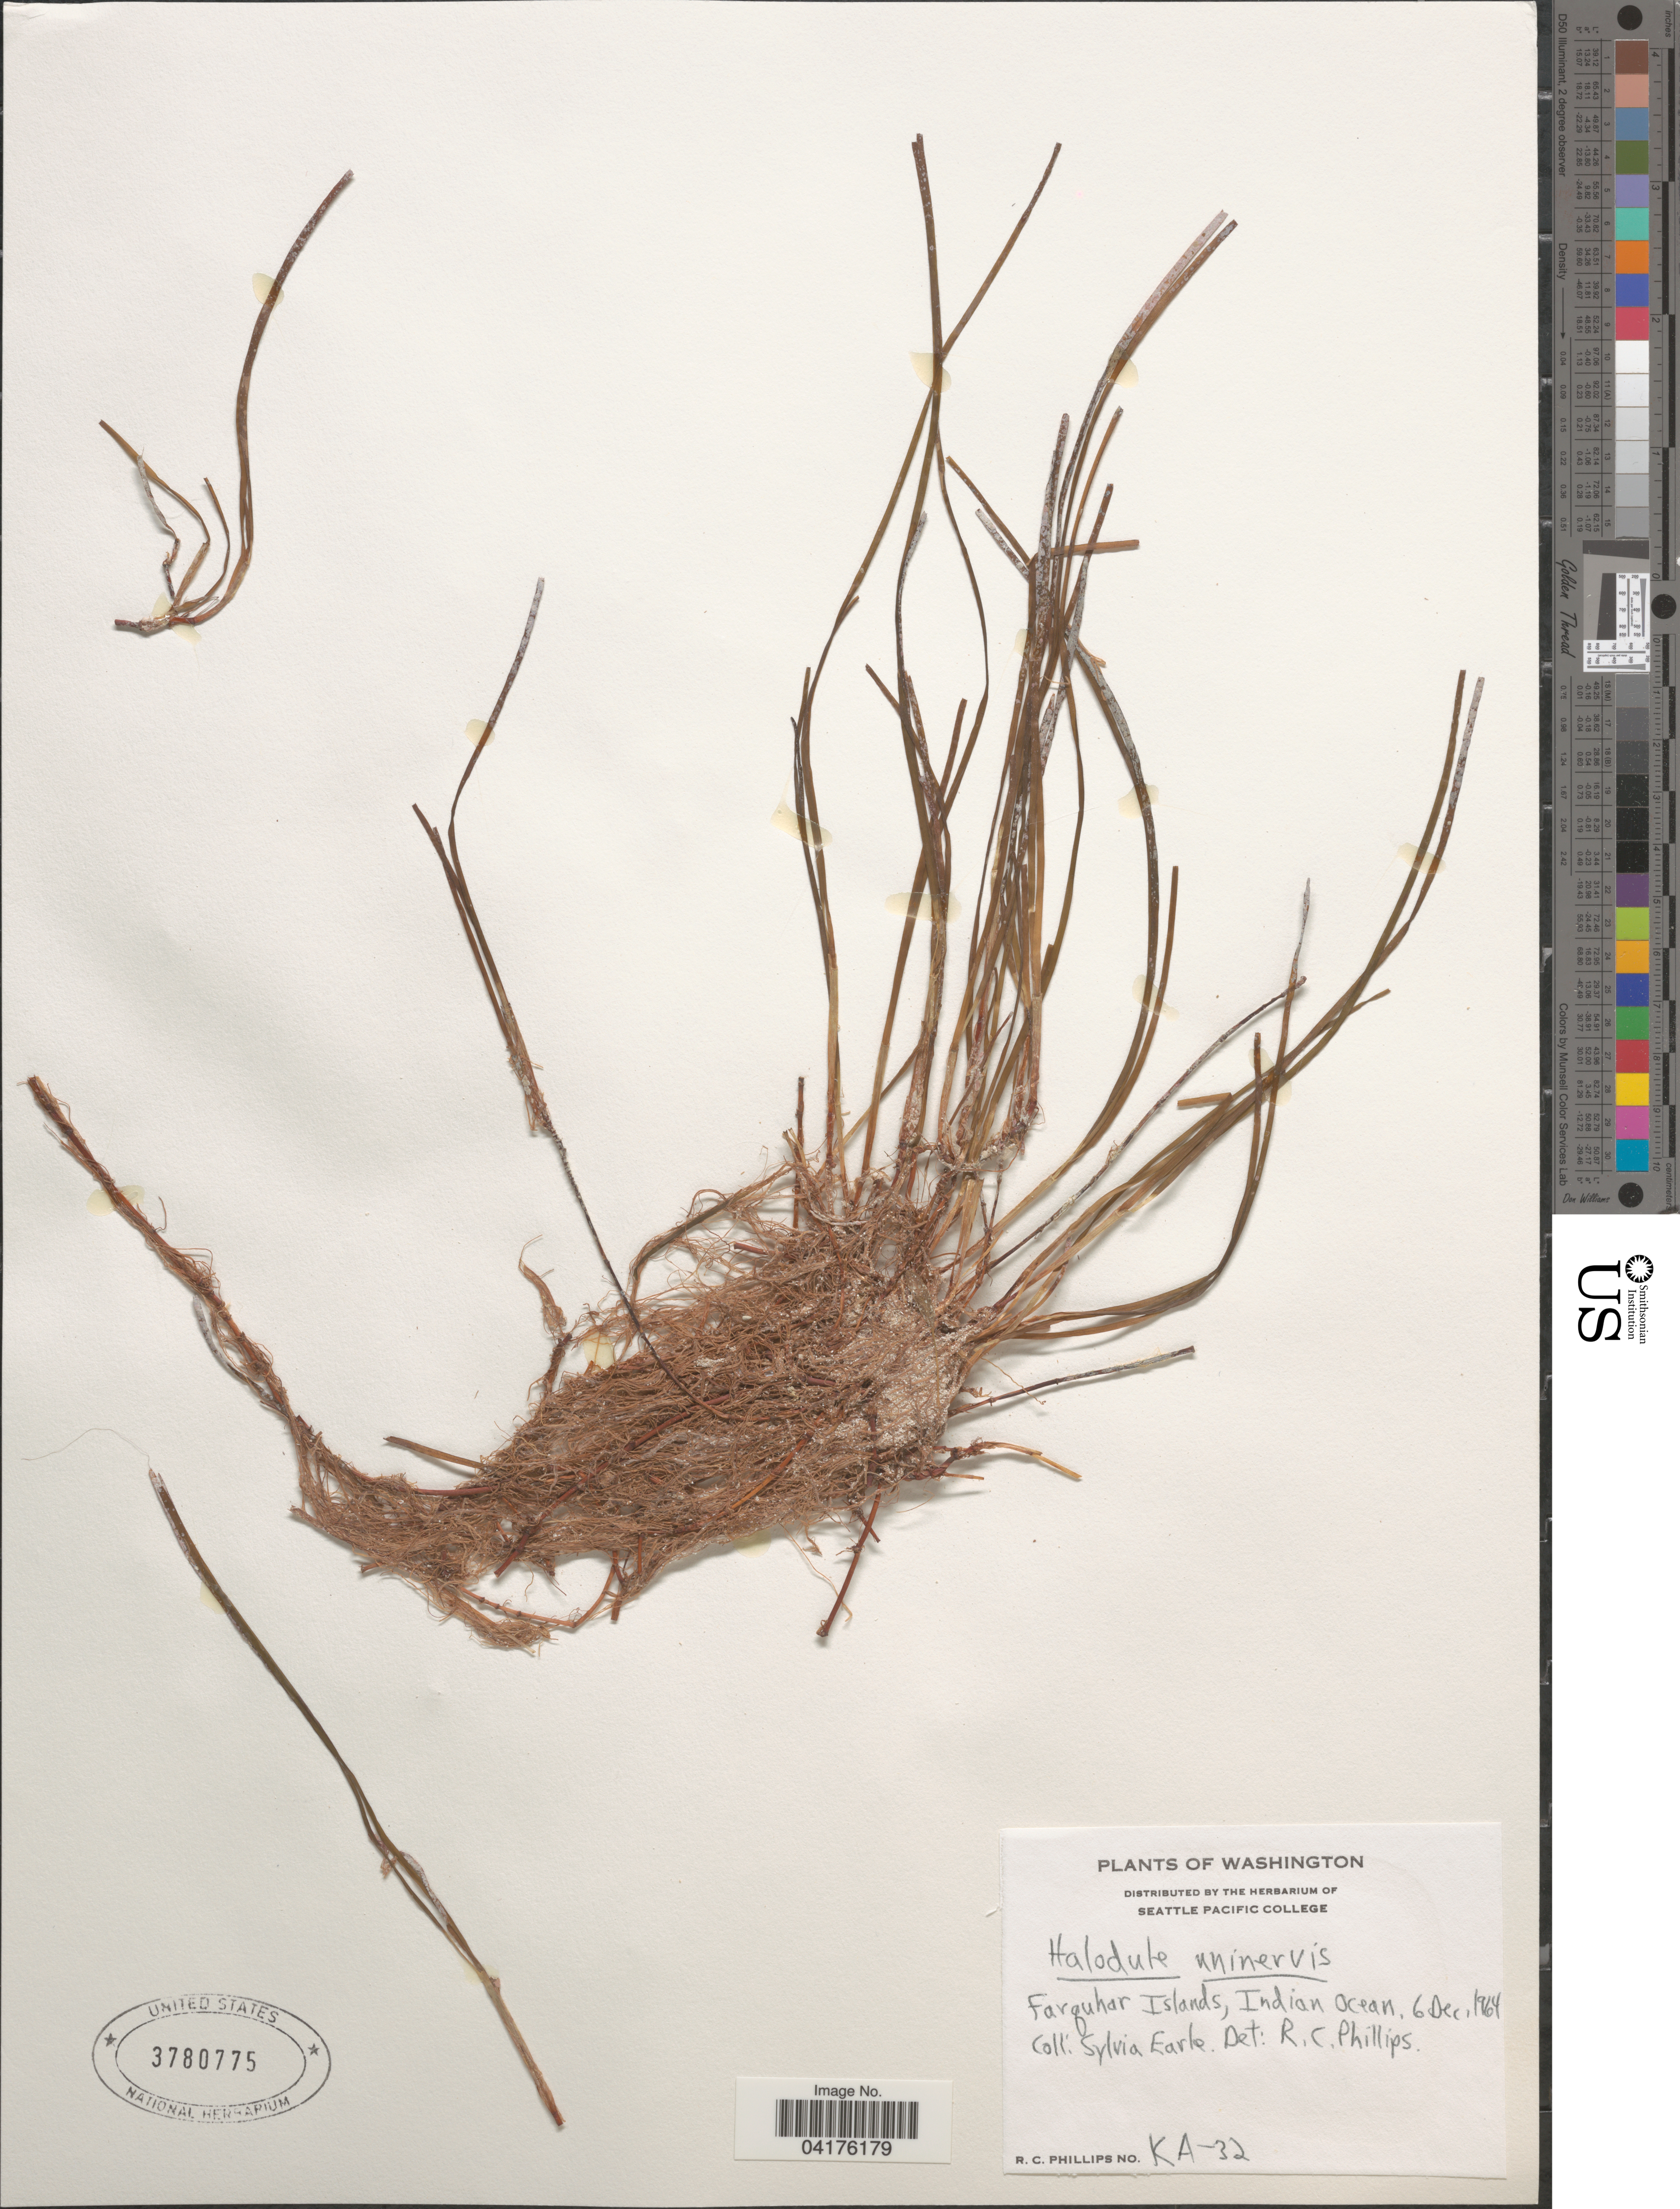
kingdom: Plantae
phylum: Tracheophyta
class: Liliopsida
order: Alismatales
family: Cymodoceaceae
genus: Halodule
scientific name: Halodule uninervis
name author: (Forssk.) Asch.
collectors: S. A. Earle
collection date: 1964-12-06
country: Seychelles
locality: Farquhar Islands, Indian Ocean.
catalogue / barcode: US 3780775